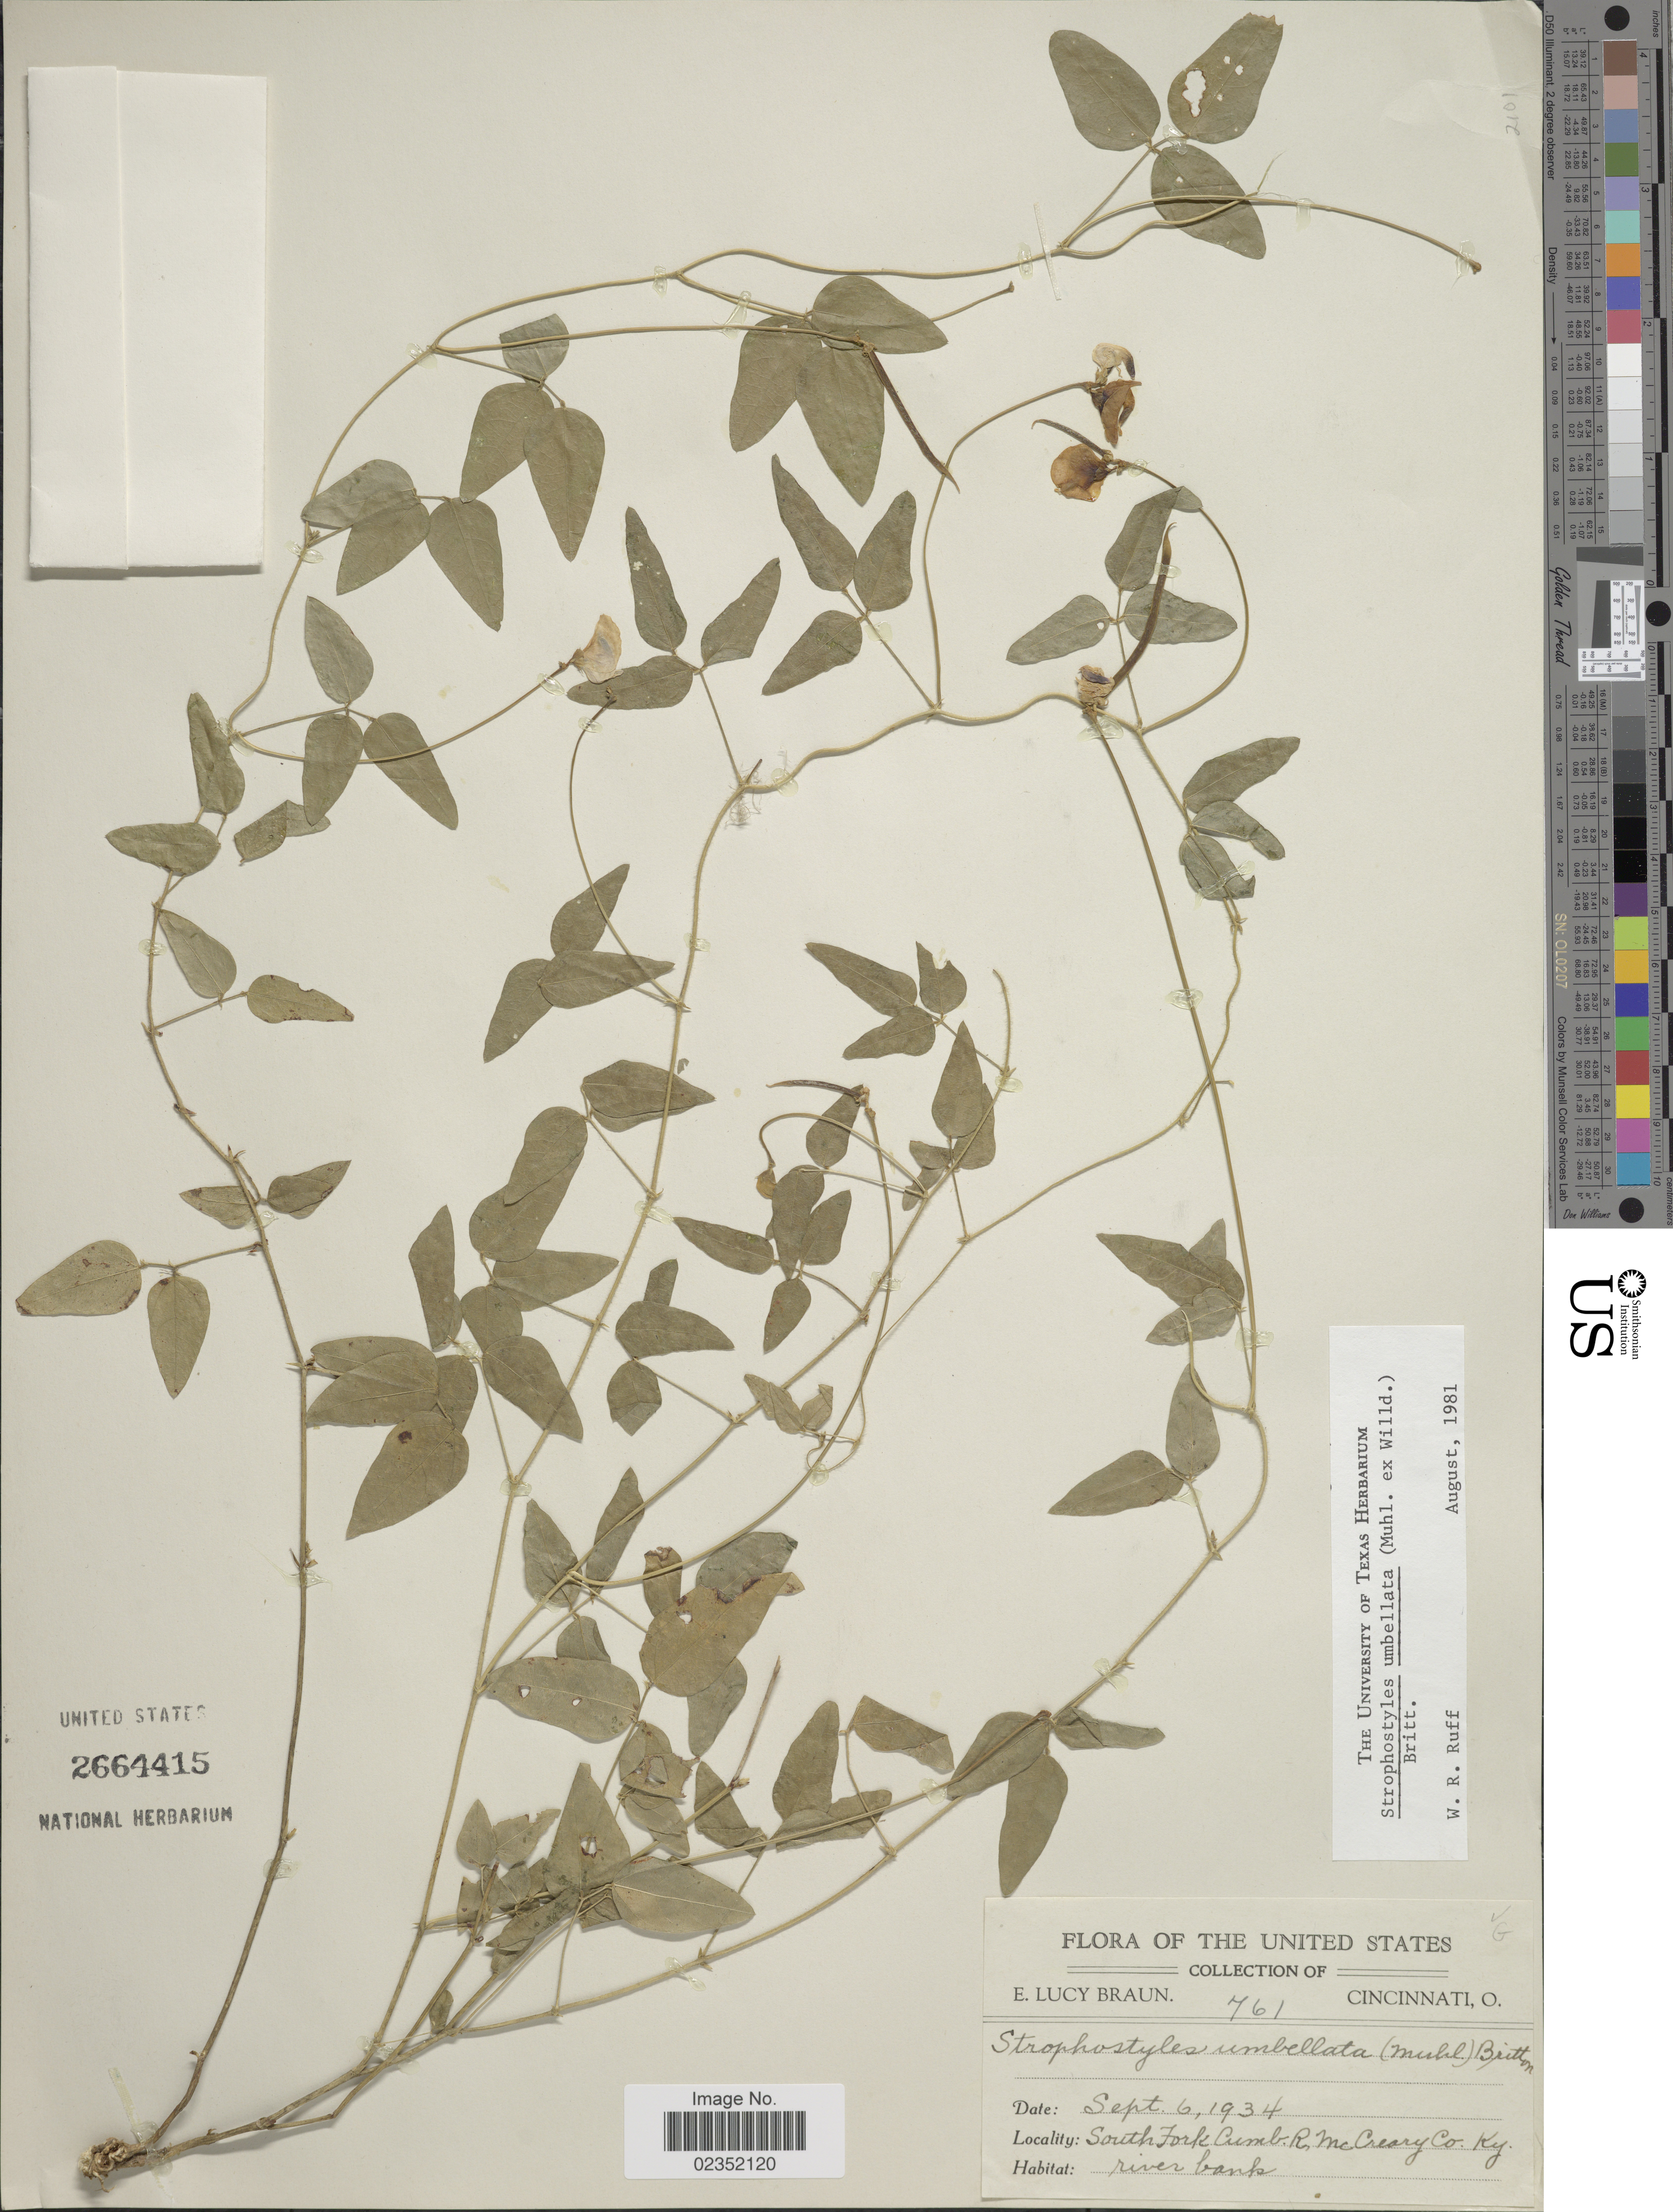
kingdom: Plantae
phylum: Tracheophyta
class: Magnoliopsida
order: Fabales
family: Fabaceae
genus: Strophostyles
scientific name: Strophostyles umbellata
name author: (Muhl. ex Willd.) Britton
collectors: E. L. Braun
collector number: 761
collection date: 1934-09-06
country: United States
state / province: Kentucky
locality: South Fork Cumb. R, McCreary Co., river bank.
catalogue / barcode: US 2664415